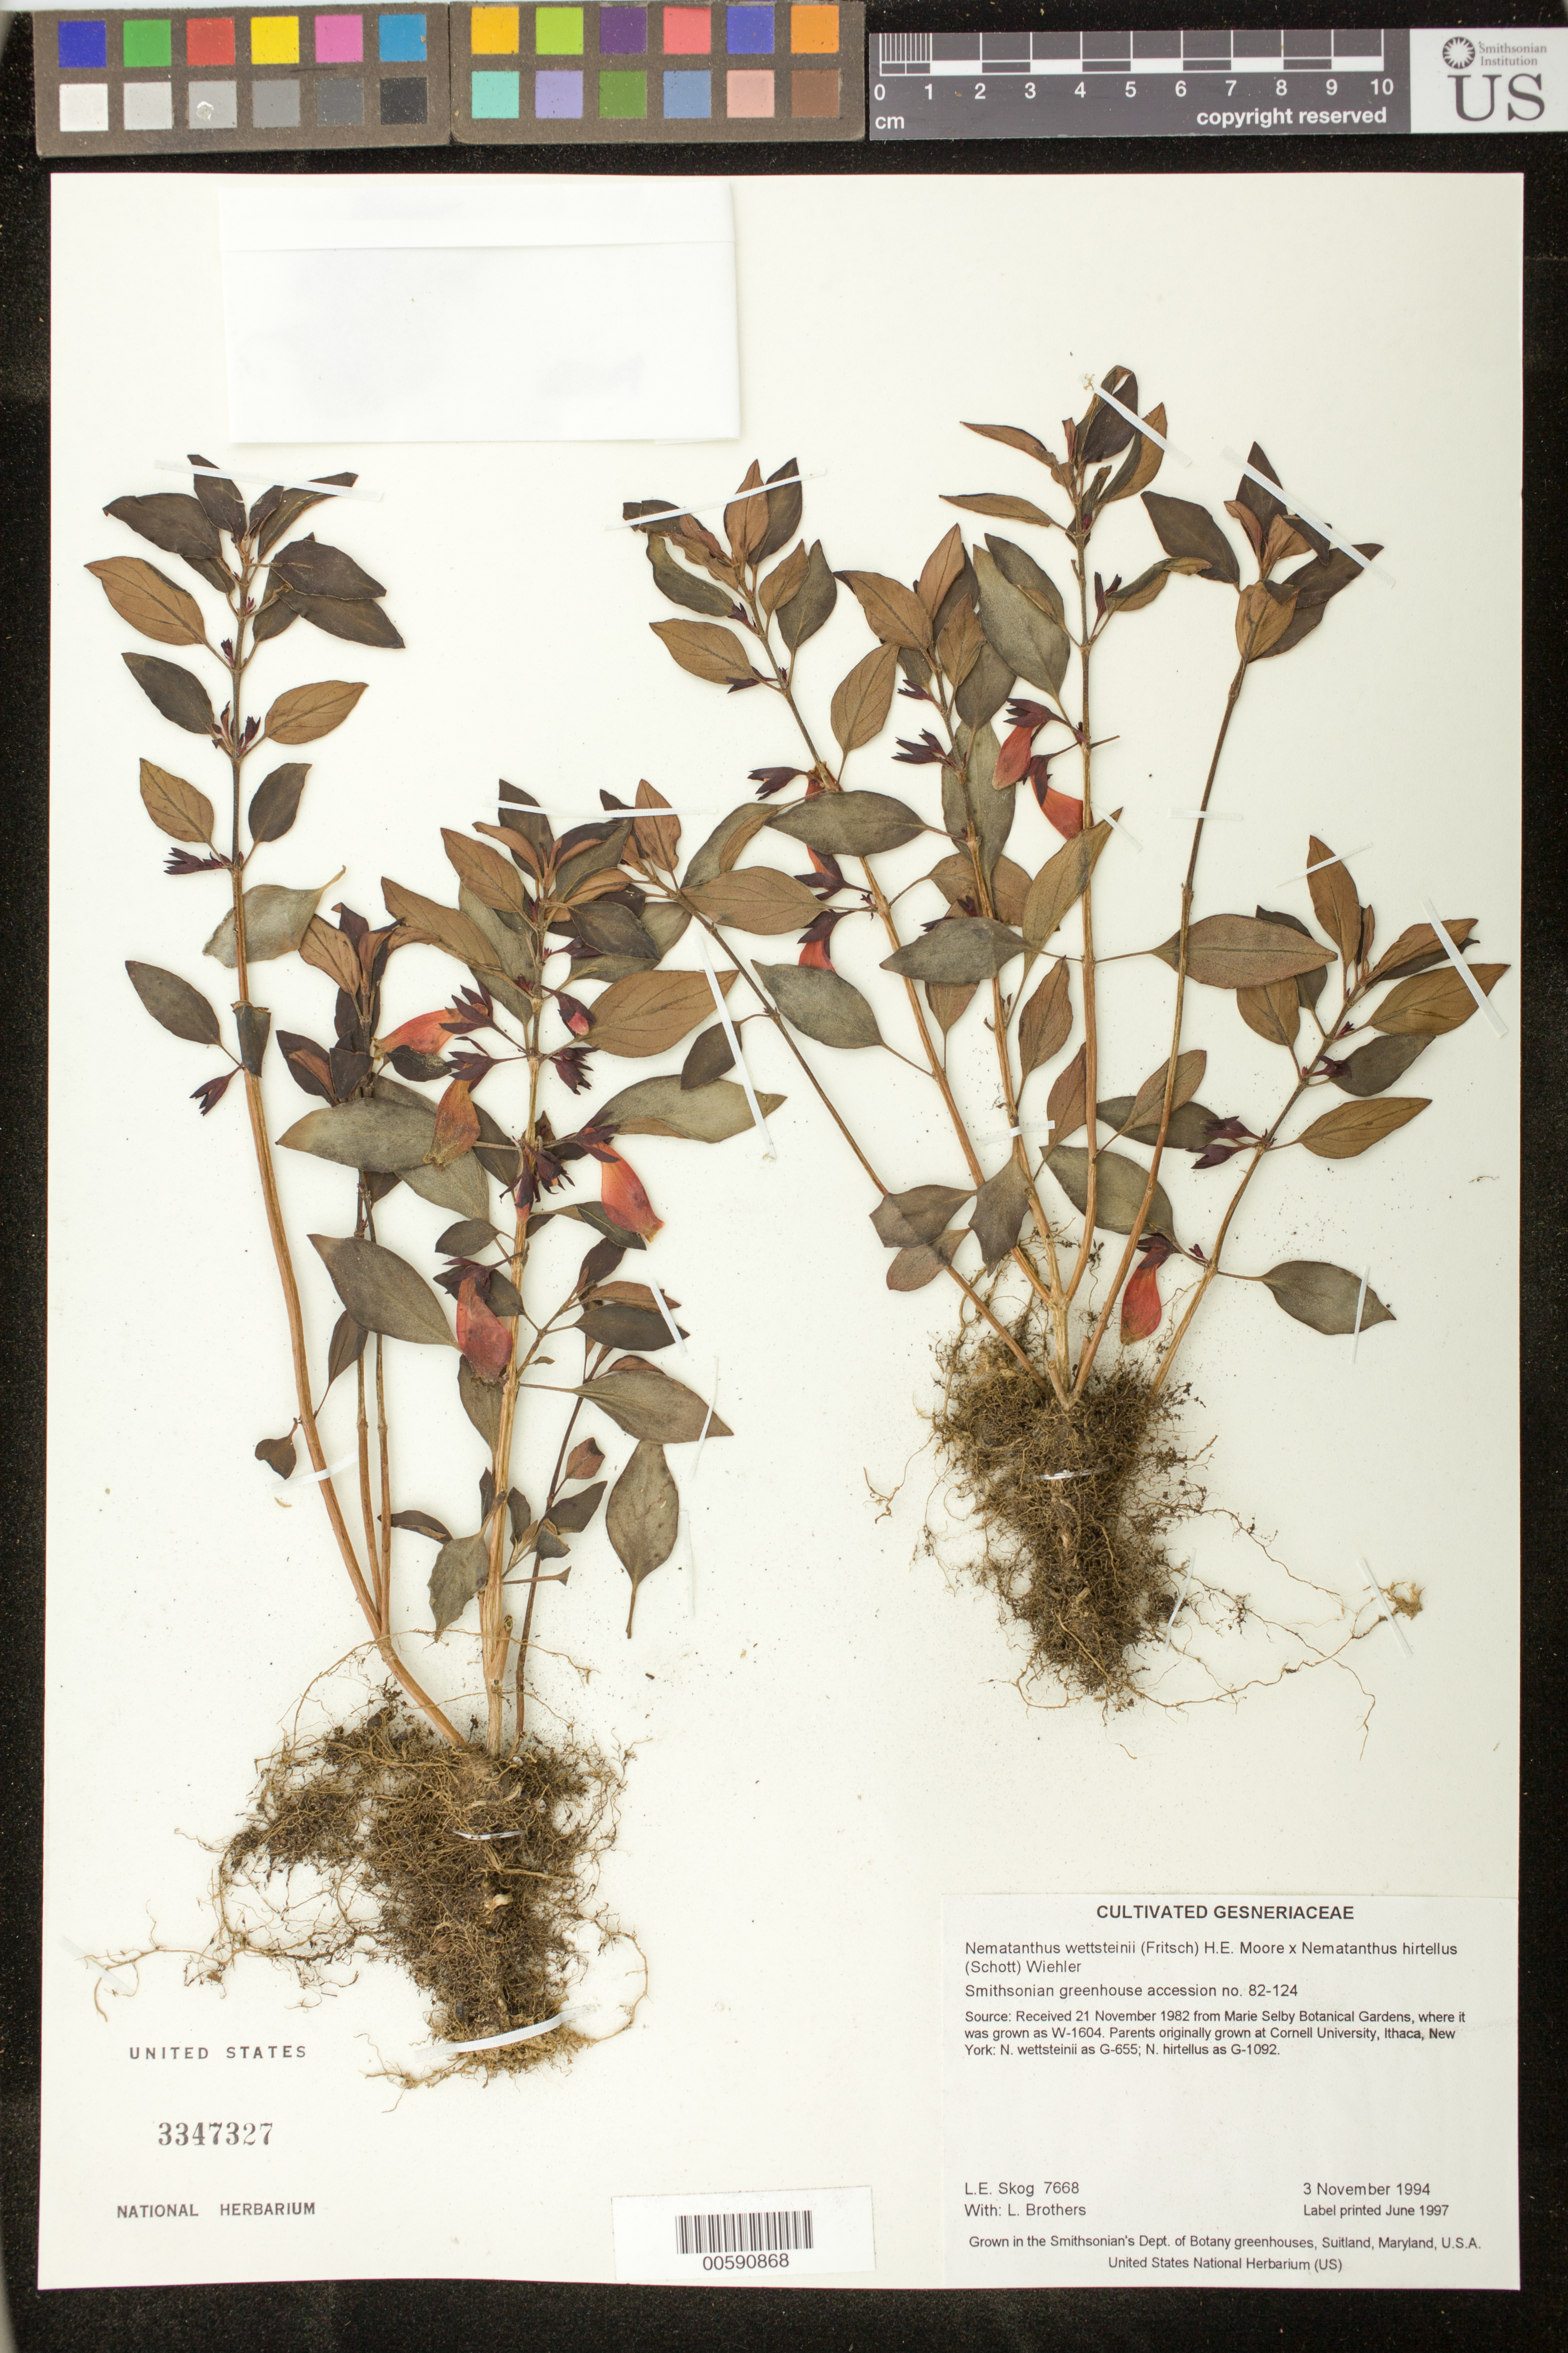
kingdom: Plantae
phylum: Tracheophyta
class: Magnoliopsida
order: Lamiales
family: Gesneriaceae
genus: Nematanthus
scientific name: Nematanthus hybrid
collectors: L. E. Skog & L. Brothers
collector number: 7668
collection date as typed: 03 Nov 1994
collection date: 1994-11-03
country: United States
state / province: Maryland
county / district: Prince George's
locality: Grown in the Smithsonian's Dept. of Botany greenhouses, Suitland, Maryland, U.S.A.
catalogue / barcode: US 3347327